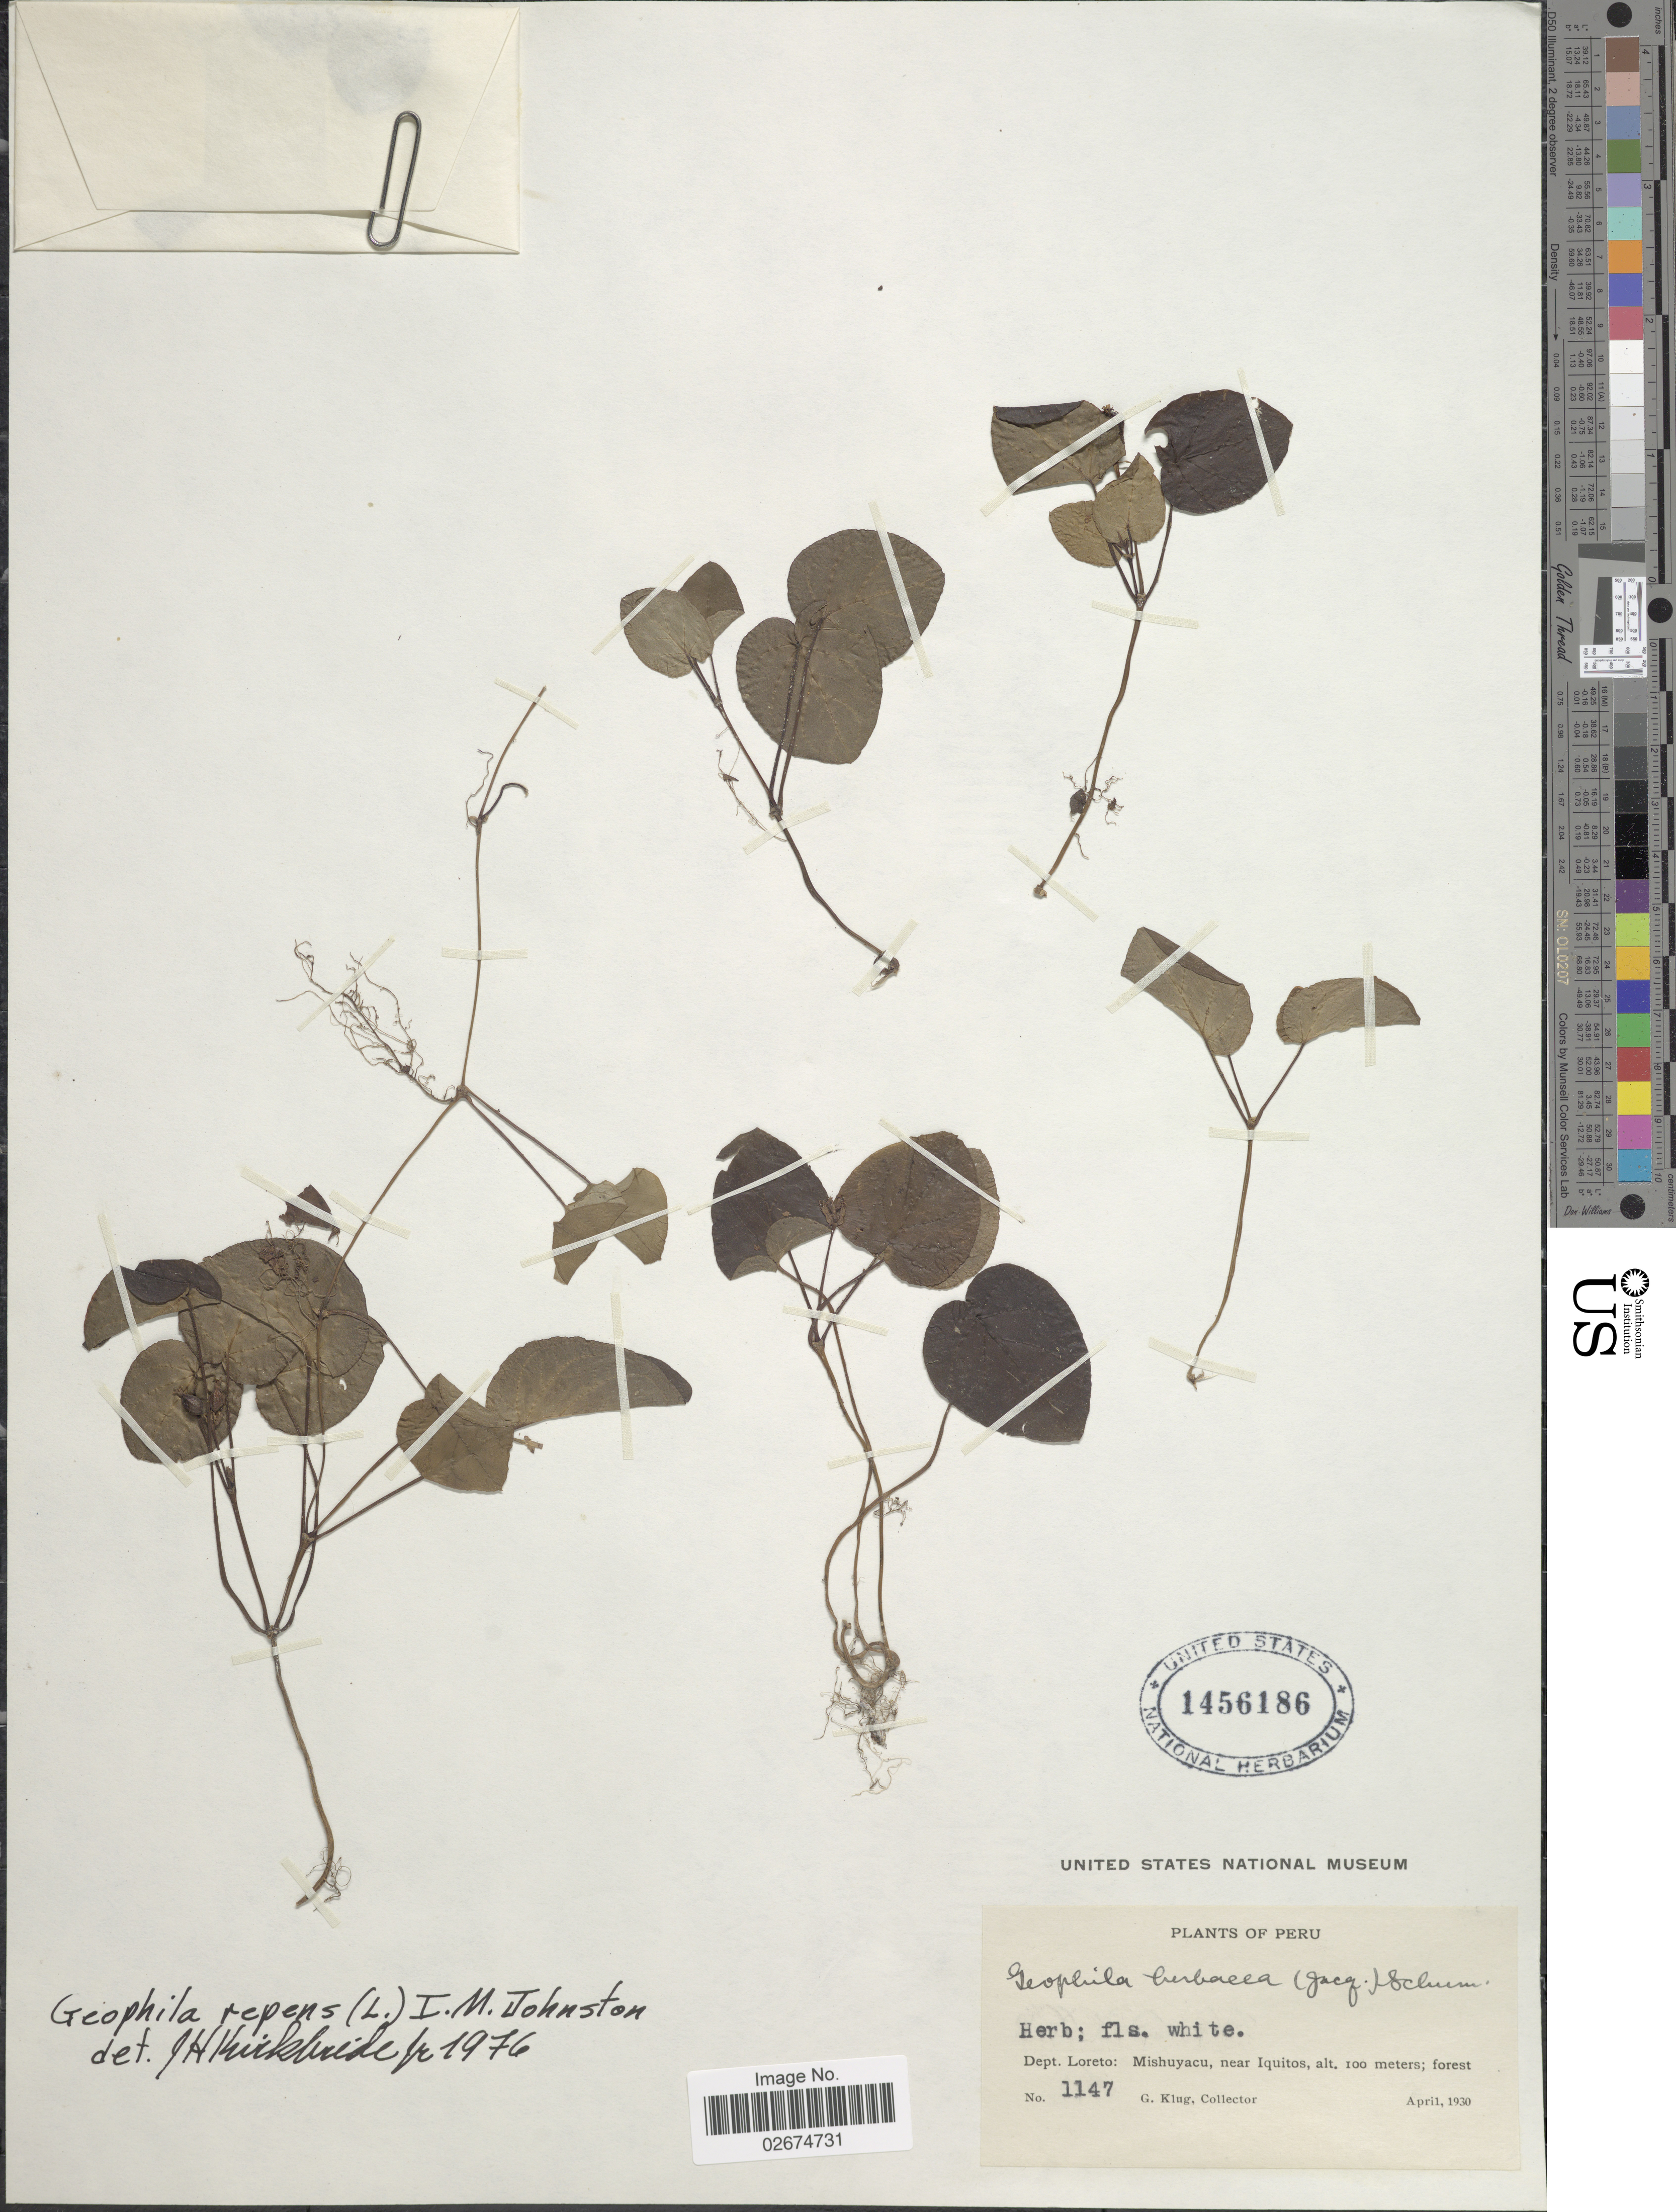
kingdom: Plantae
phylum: Tracheophyta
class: Magnoliopsida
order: Gentianales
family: Rubiaceae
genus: Carinta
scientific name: Carinta repens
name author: (L.) L.B. Sm. & Downs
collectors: G. Klug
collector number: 1147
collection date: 1930-04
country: Peru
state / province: Loreto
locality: Dept. Loreto: Mishuyacu, near Iquitos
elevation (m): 100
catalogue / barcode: US 1456186